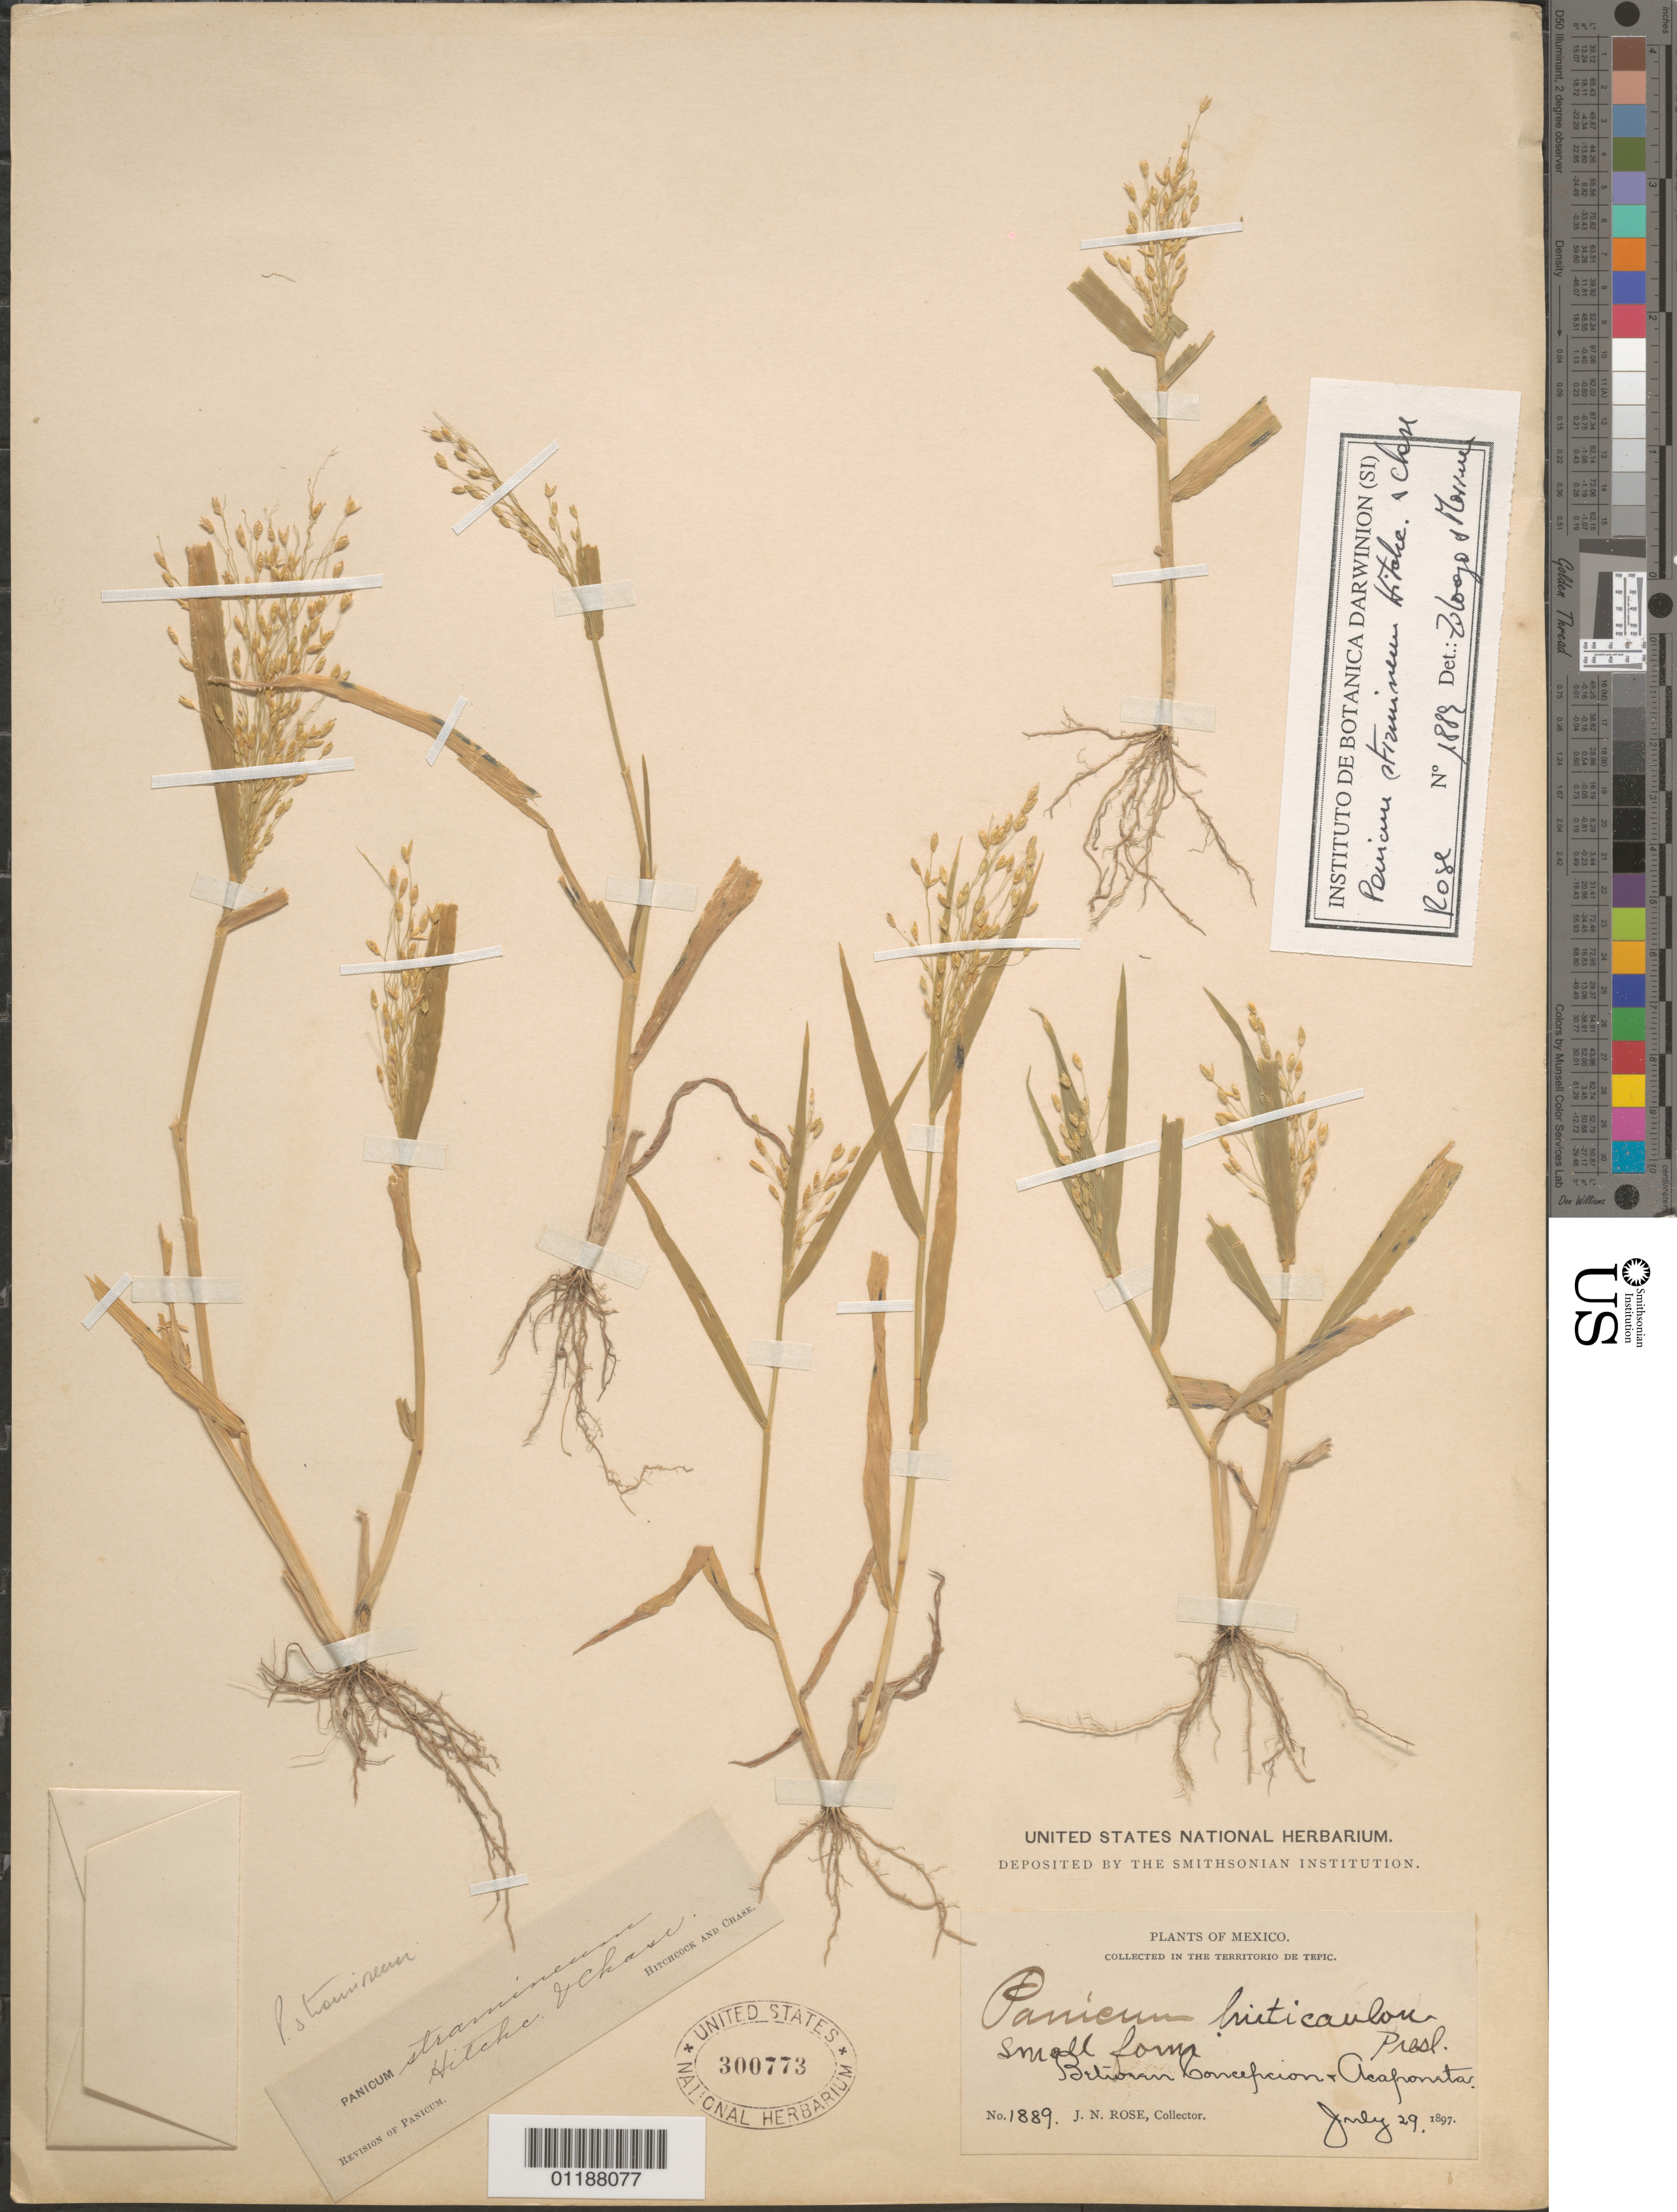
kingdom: Plantae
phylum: Tracheophyta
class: Liliopsida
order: Poales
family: Poaceae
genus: Panicum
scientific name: Panicum stramineum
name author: Hitchc. & Chase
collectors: J. N. Rose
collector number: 1889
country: Mexico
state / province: Nayarit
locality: Tepec. Between Conceficion and Acafroneta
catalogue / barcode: US 300773